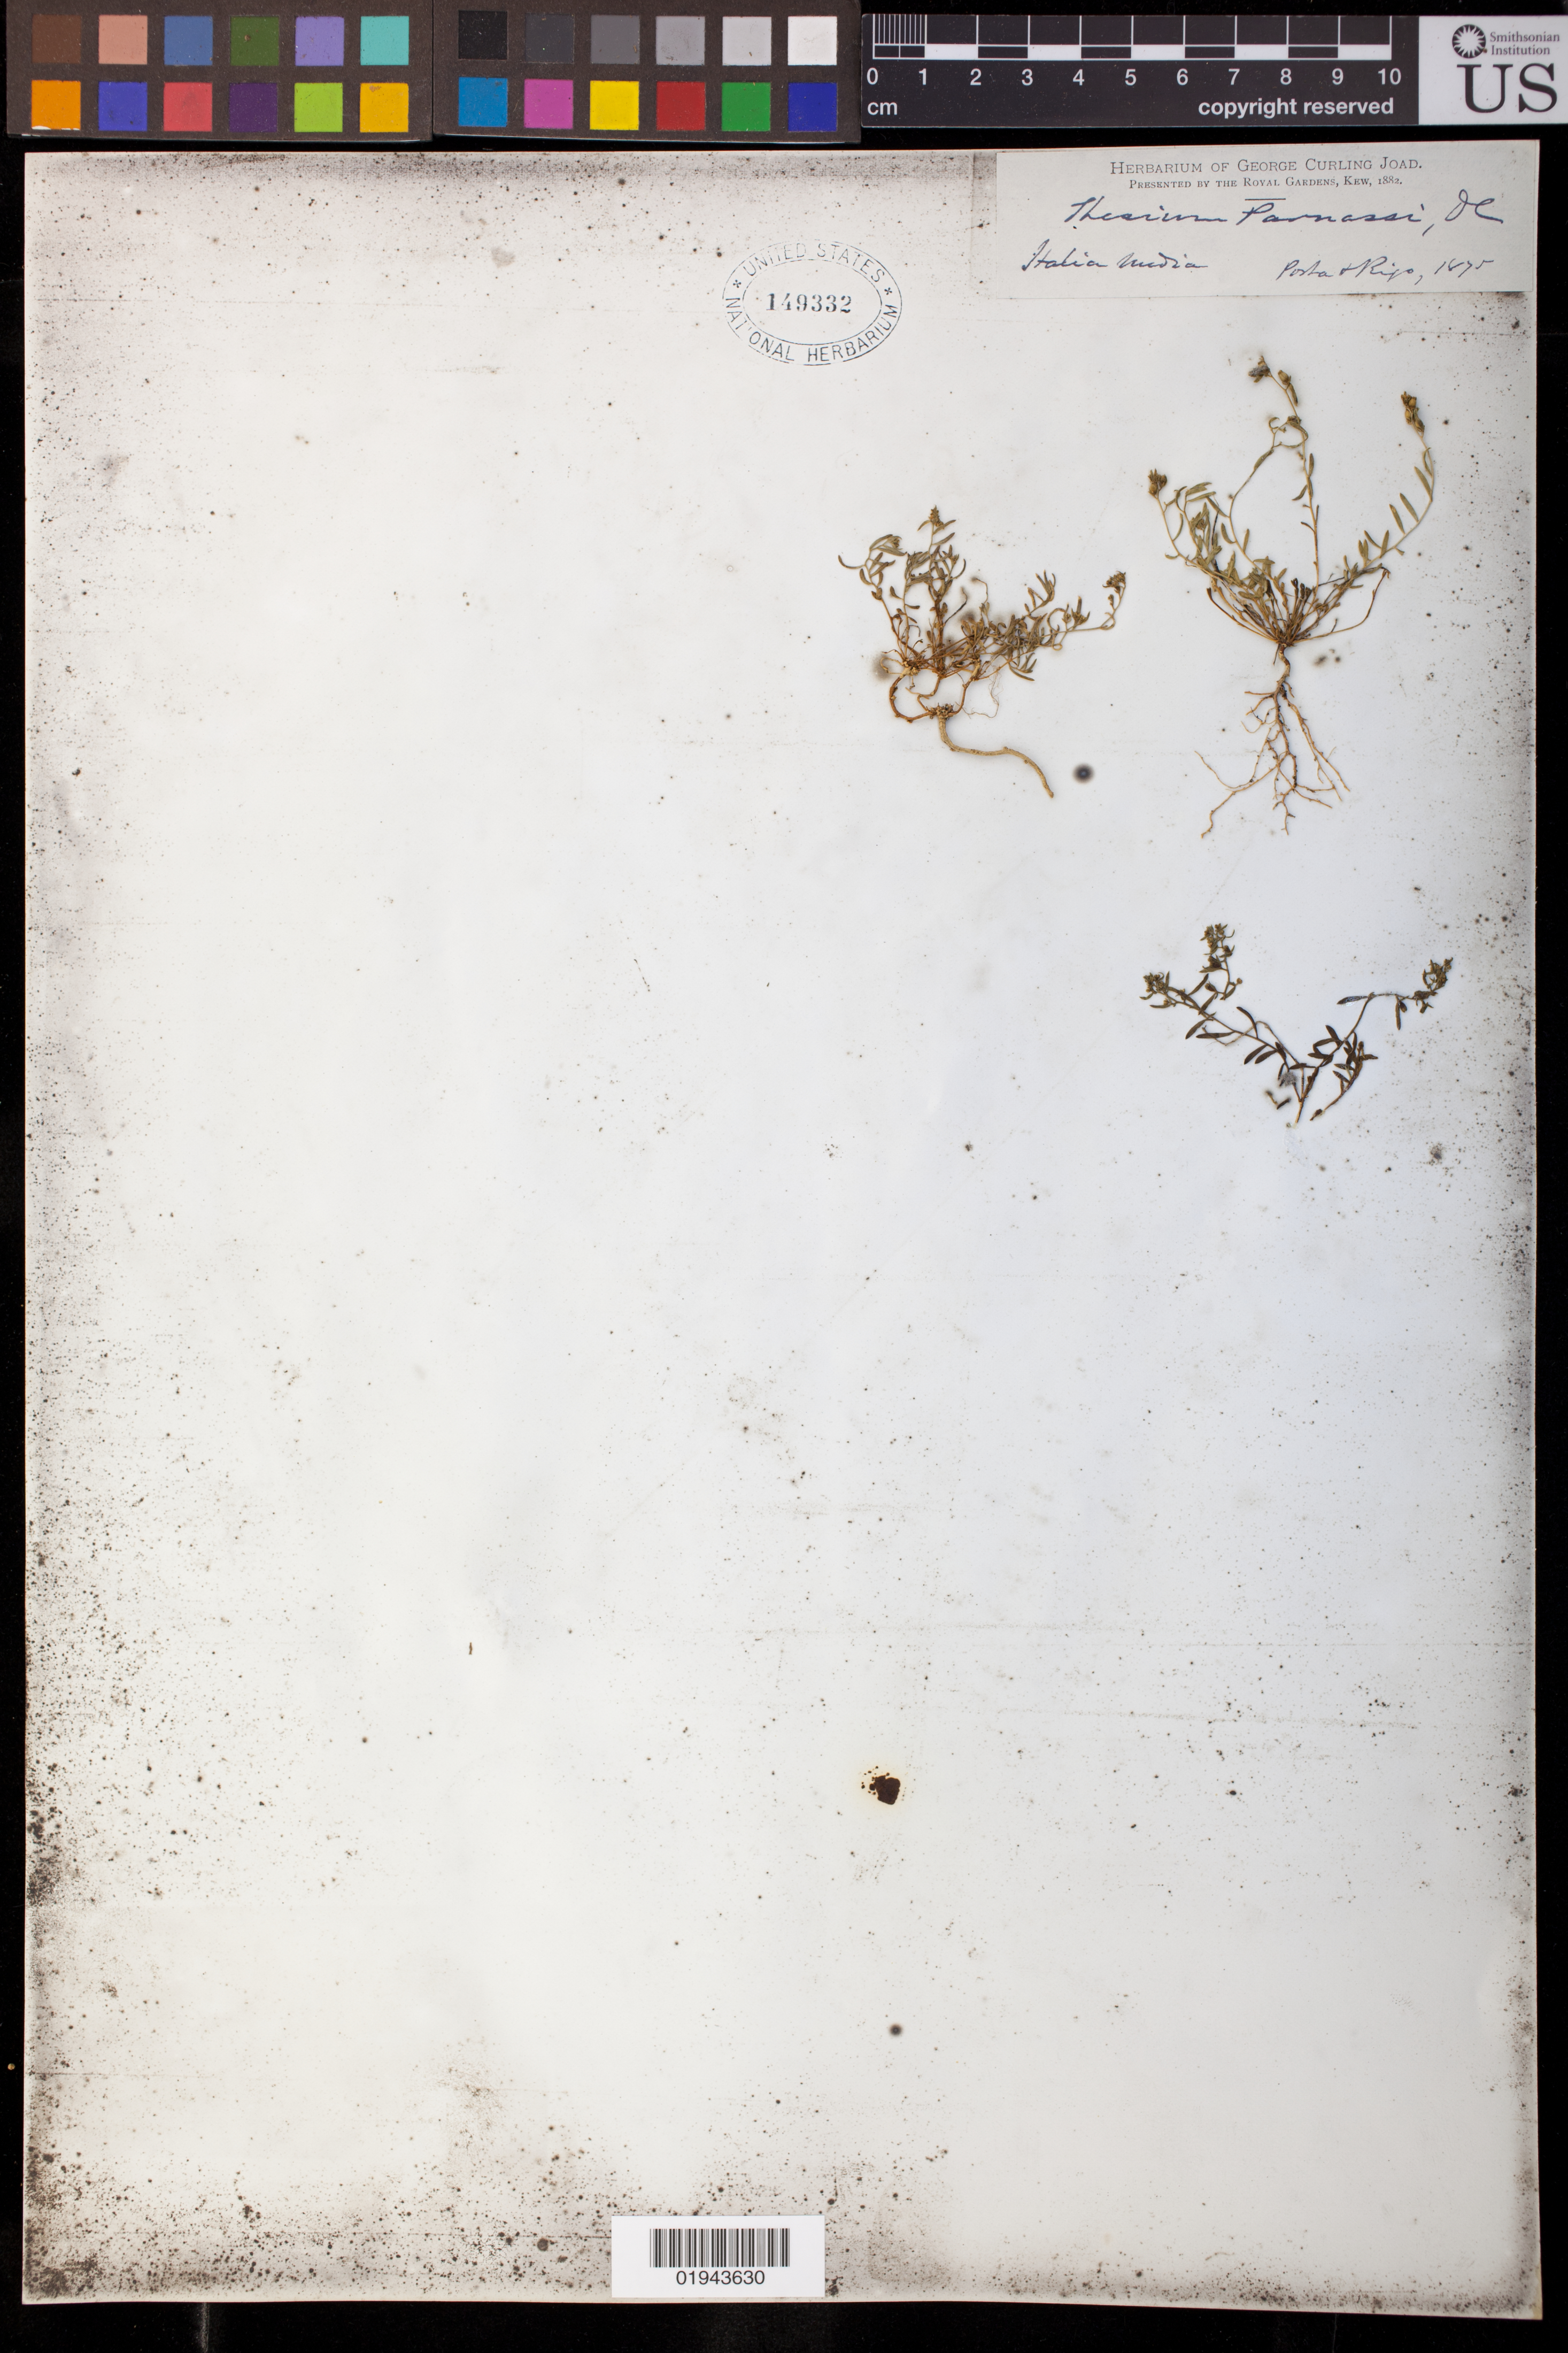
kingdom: Plantae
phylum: Tracheophyta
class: Magnoliopsida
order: Santalales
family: Thesiaceae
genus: Thesium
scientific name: Thesium parnassi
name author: A. DC.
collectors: G. C. Joad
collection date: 1875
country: Italy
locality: Porta and Rigo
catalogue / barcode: US 149332